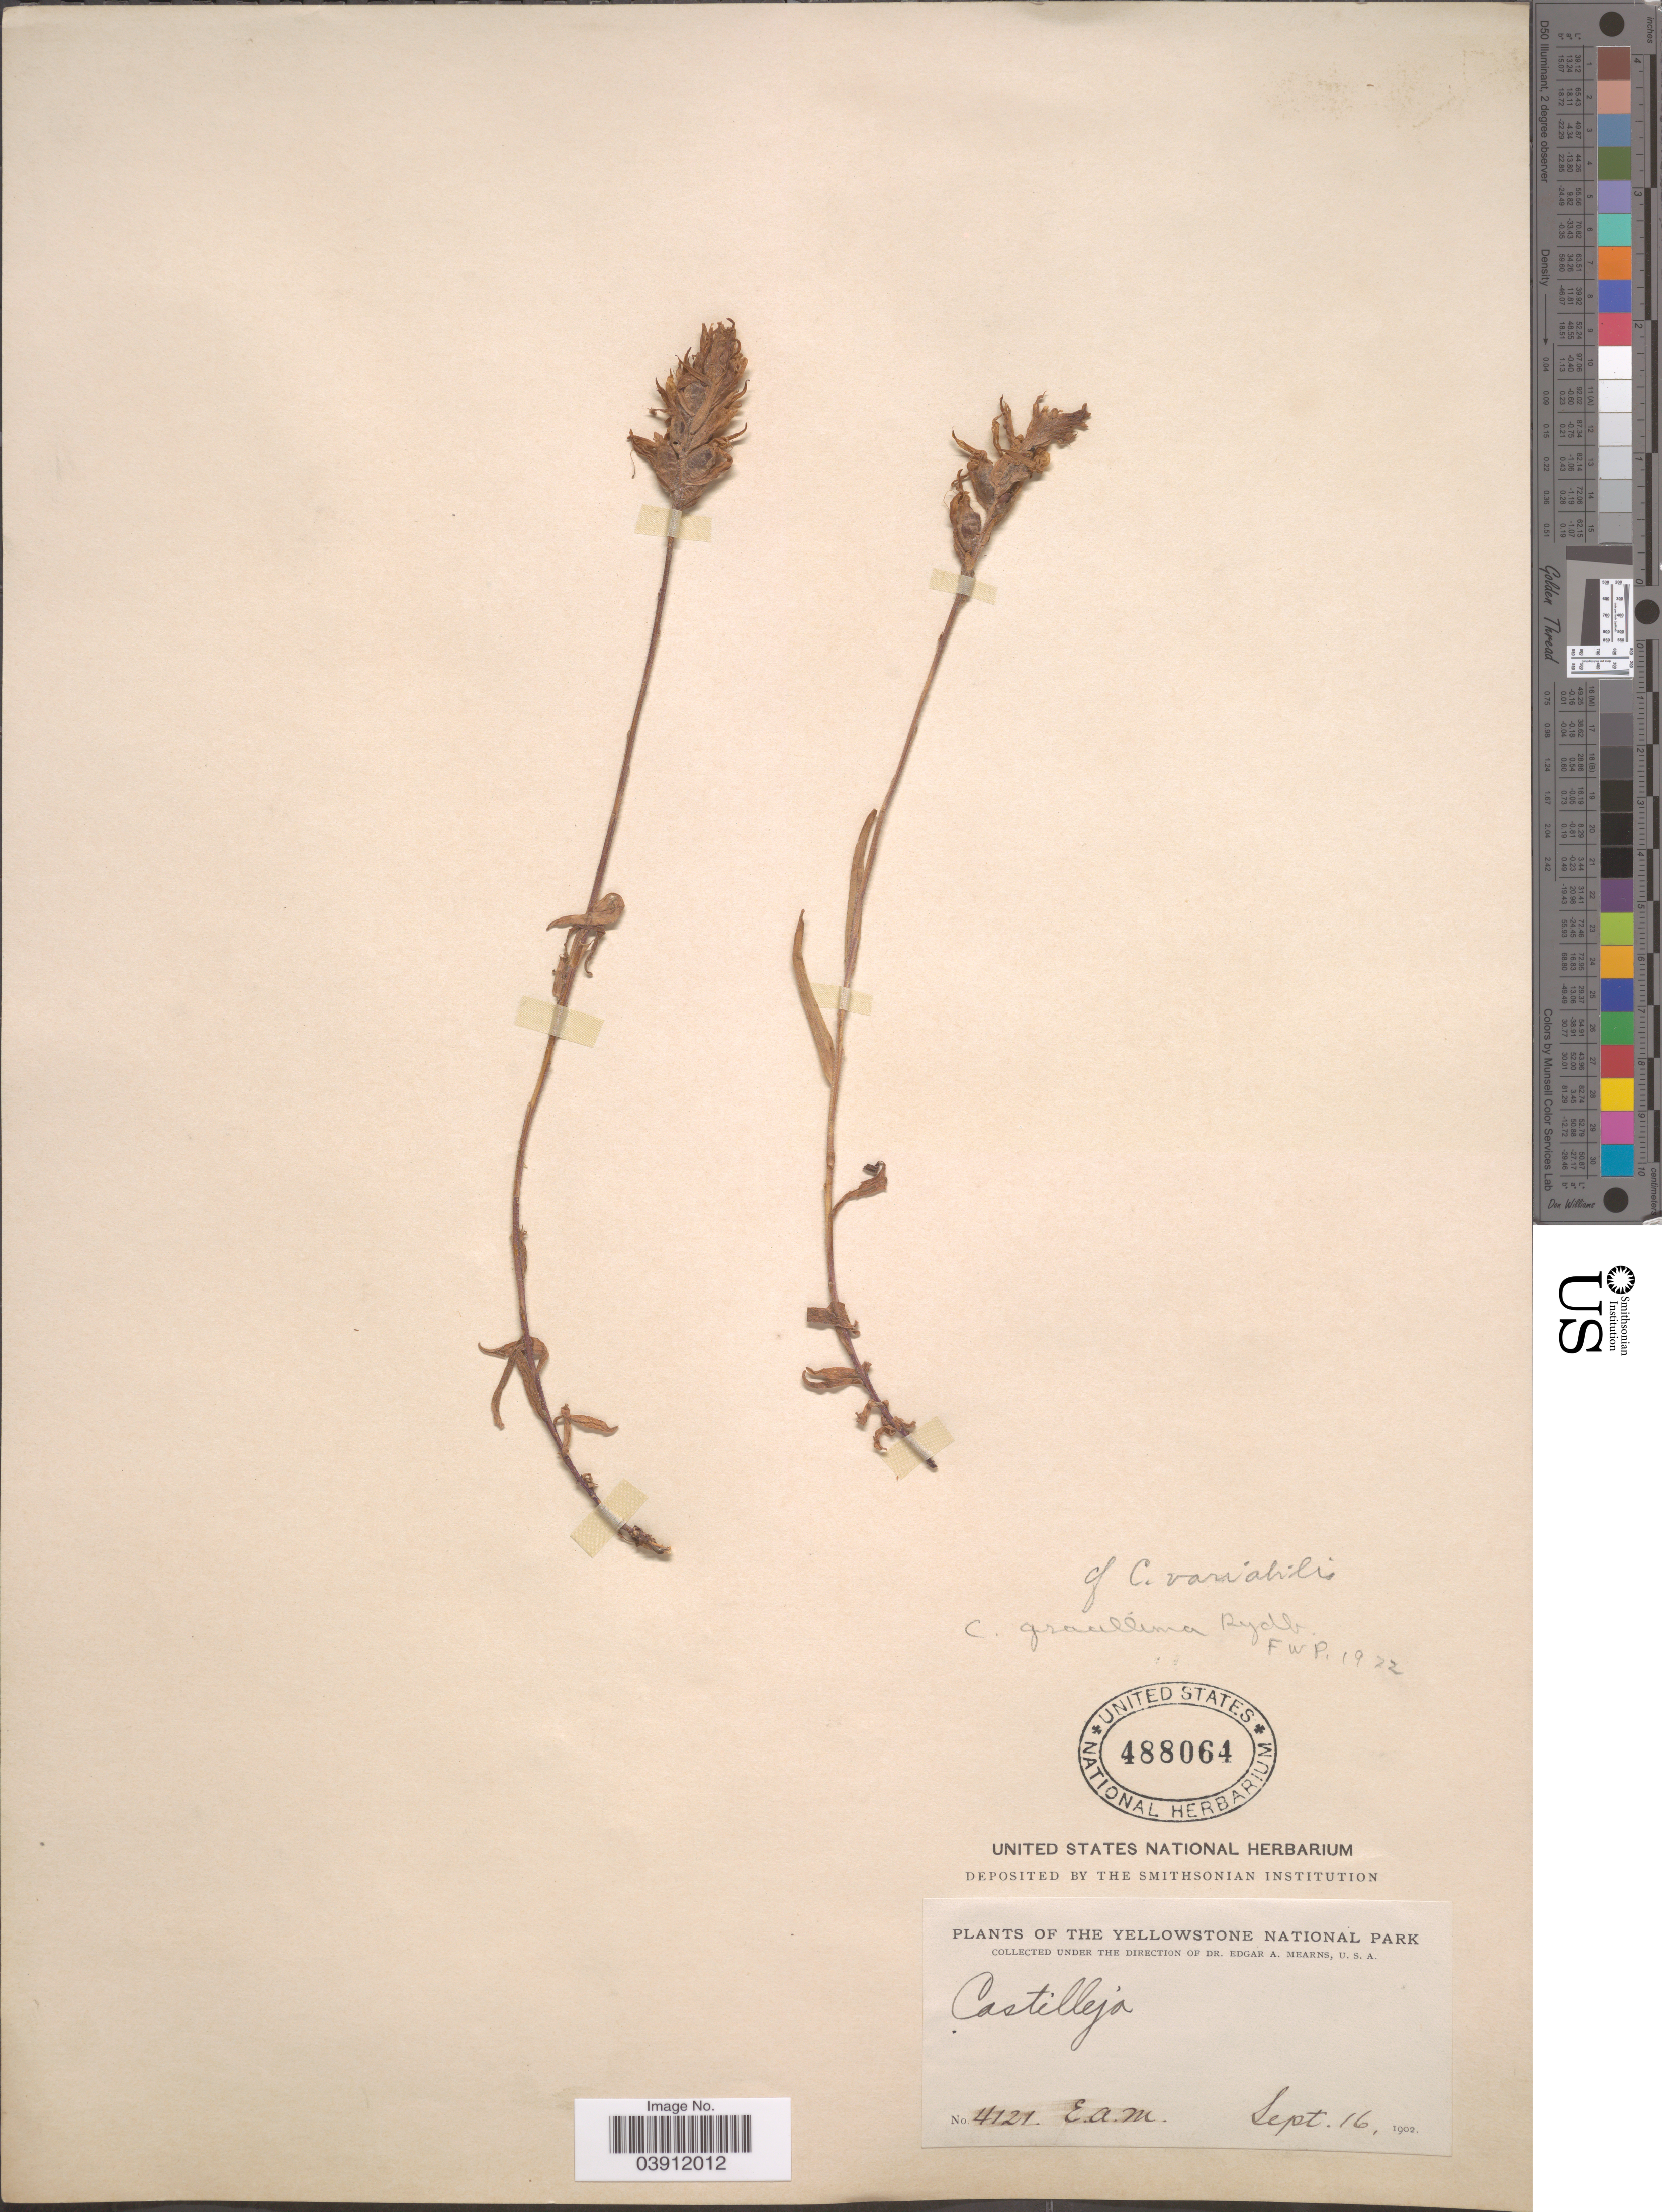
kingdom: Plantae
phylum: Tracheophyta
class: Magnoliopsida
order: Lamiales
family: Orobanchaceae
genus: Castilleja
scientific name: Castilleja gracillima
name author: Rydb.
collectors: E. A. Mearns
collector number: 4121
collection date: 1902-09-16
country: United States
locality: The Yellowstone National Park.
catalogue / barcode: US 488064